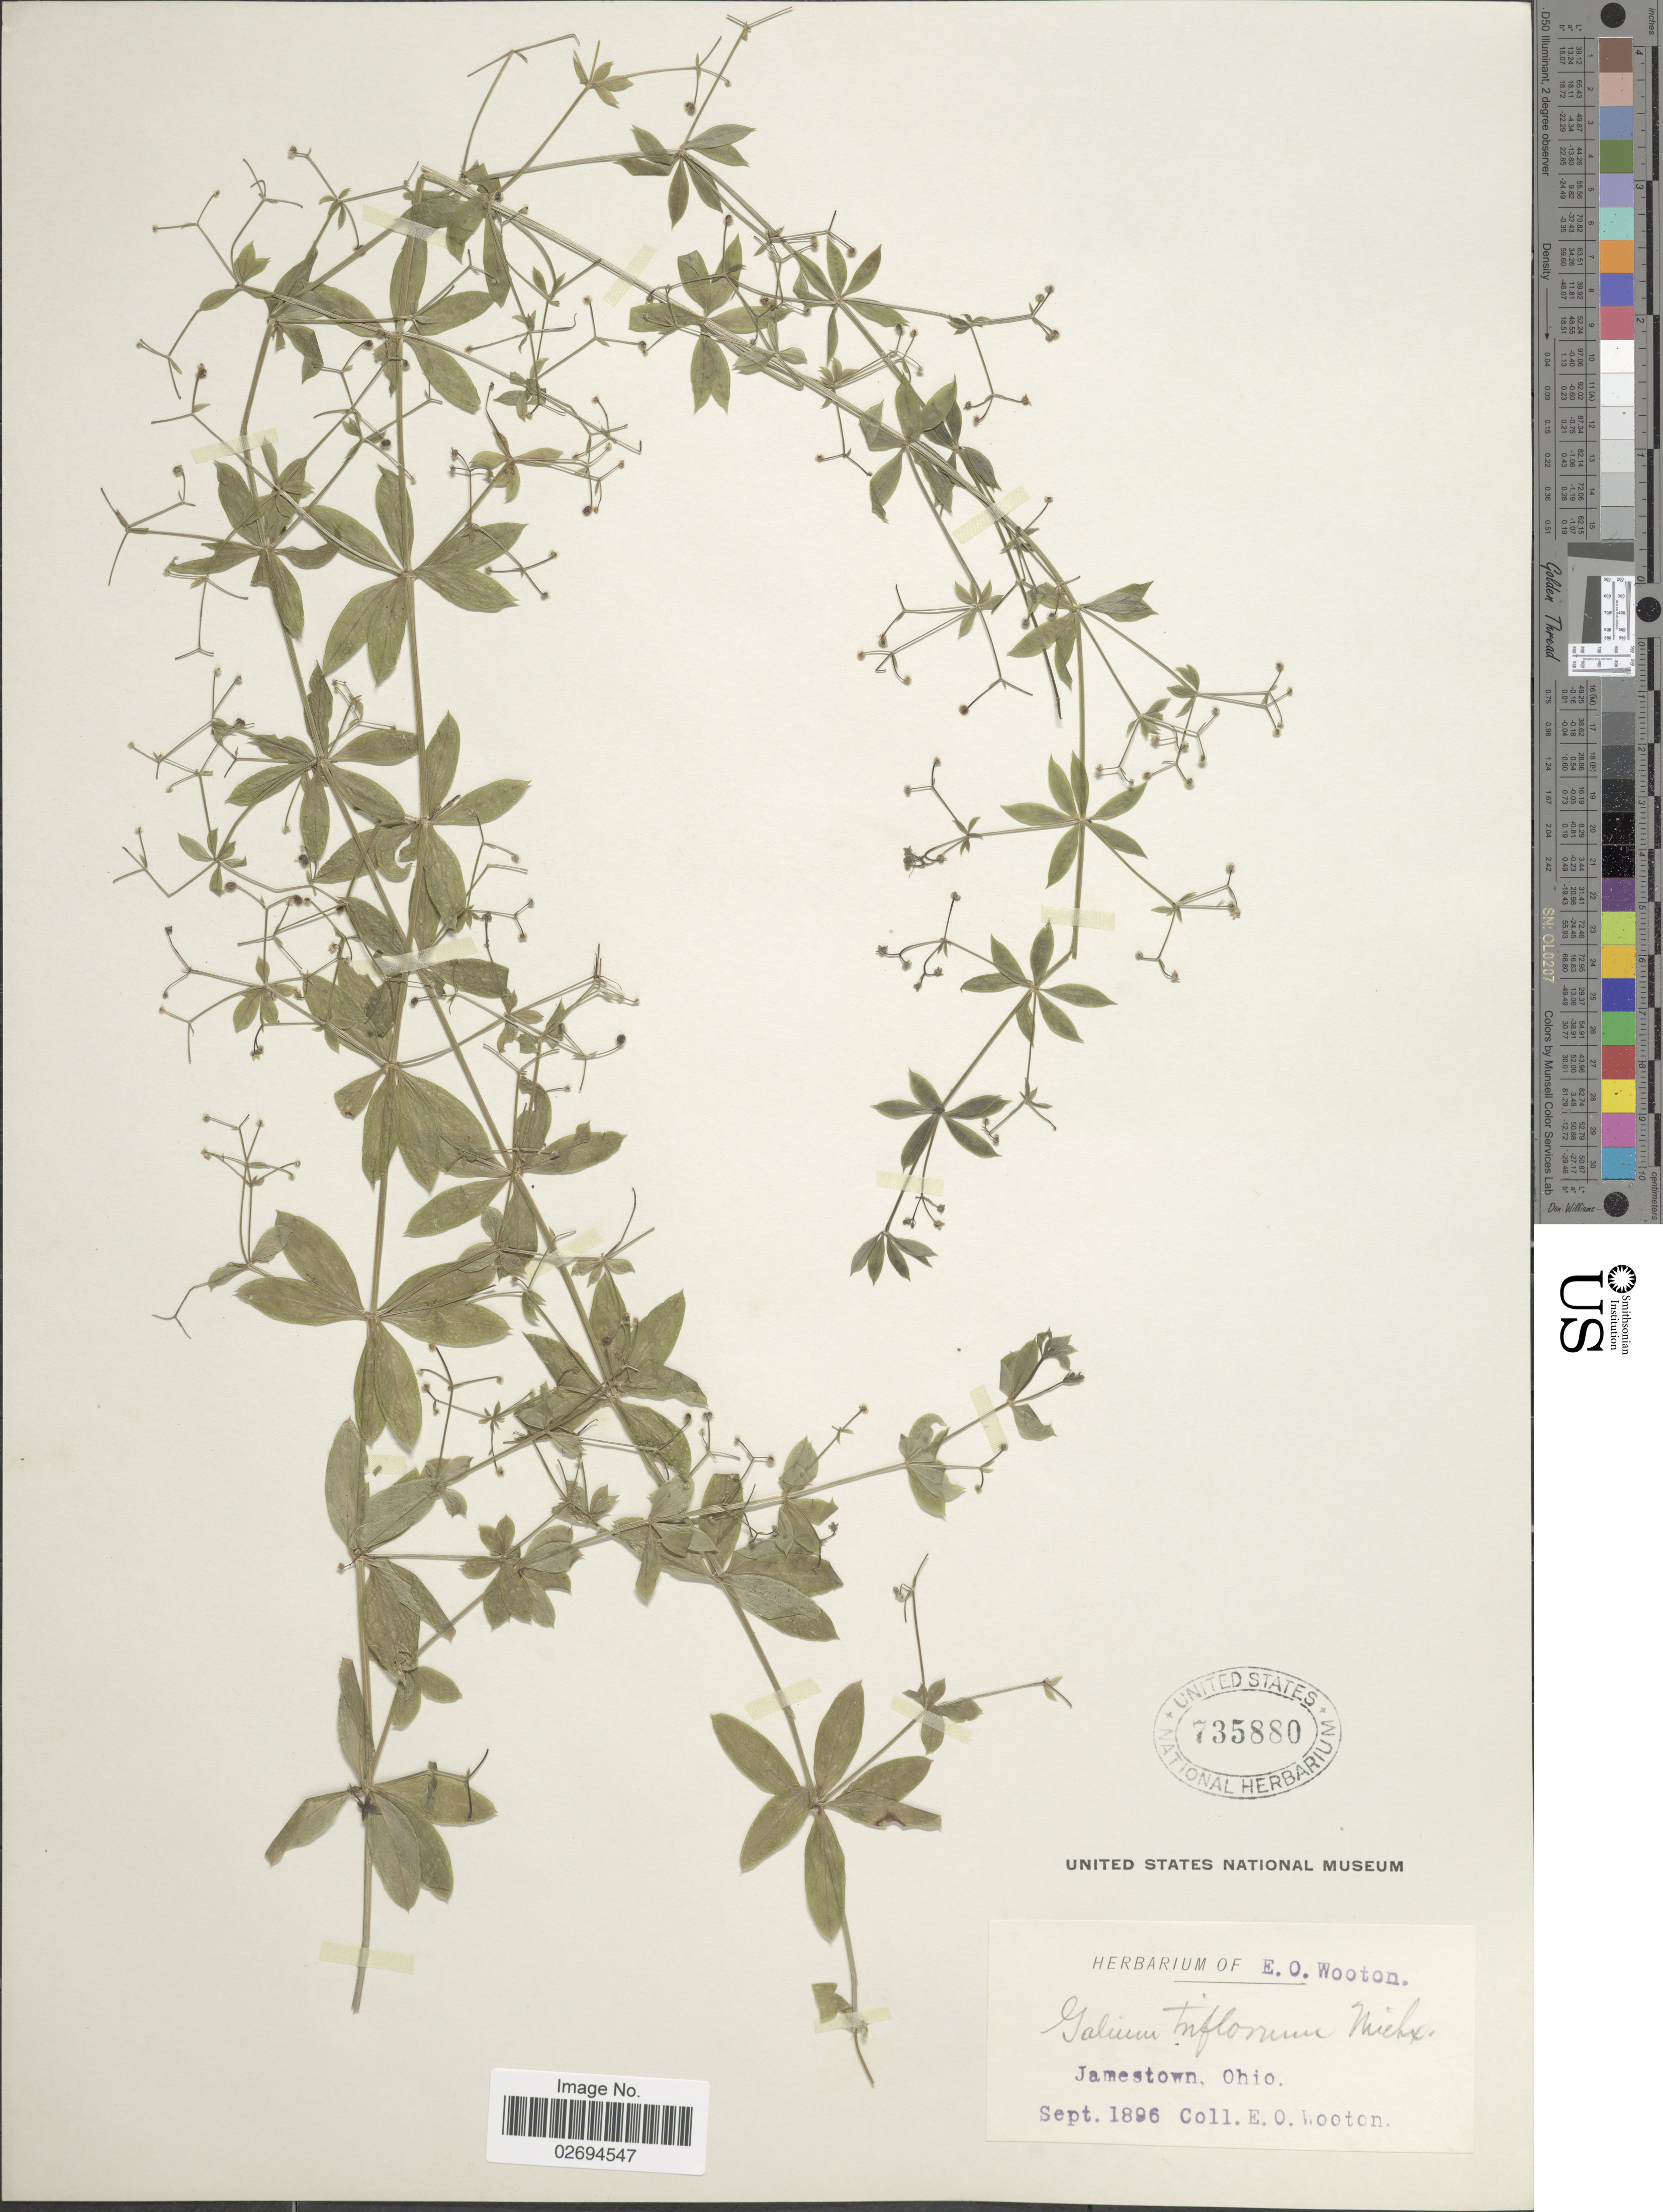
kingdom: Plantae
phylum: Tracheophyta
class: Magnoliopsida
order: Gentianales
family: Rubiaceae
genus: Galium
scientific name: Galium triflorum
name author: Michx.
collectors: E. O. Wooton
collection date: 1896-09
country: United States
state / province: Ohio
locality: Jamestown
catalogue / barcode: US 735880